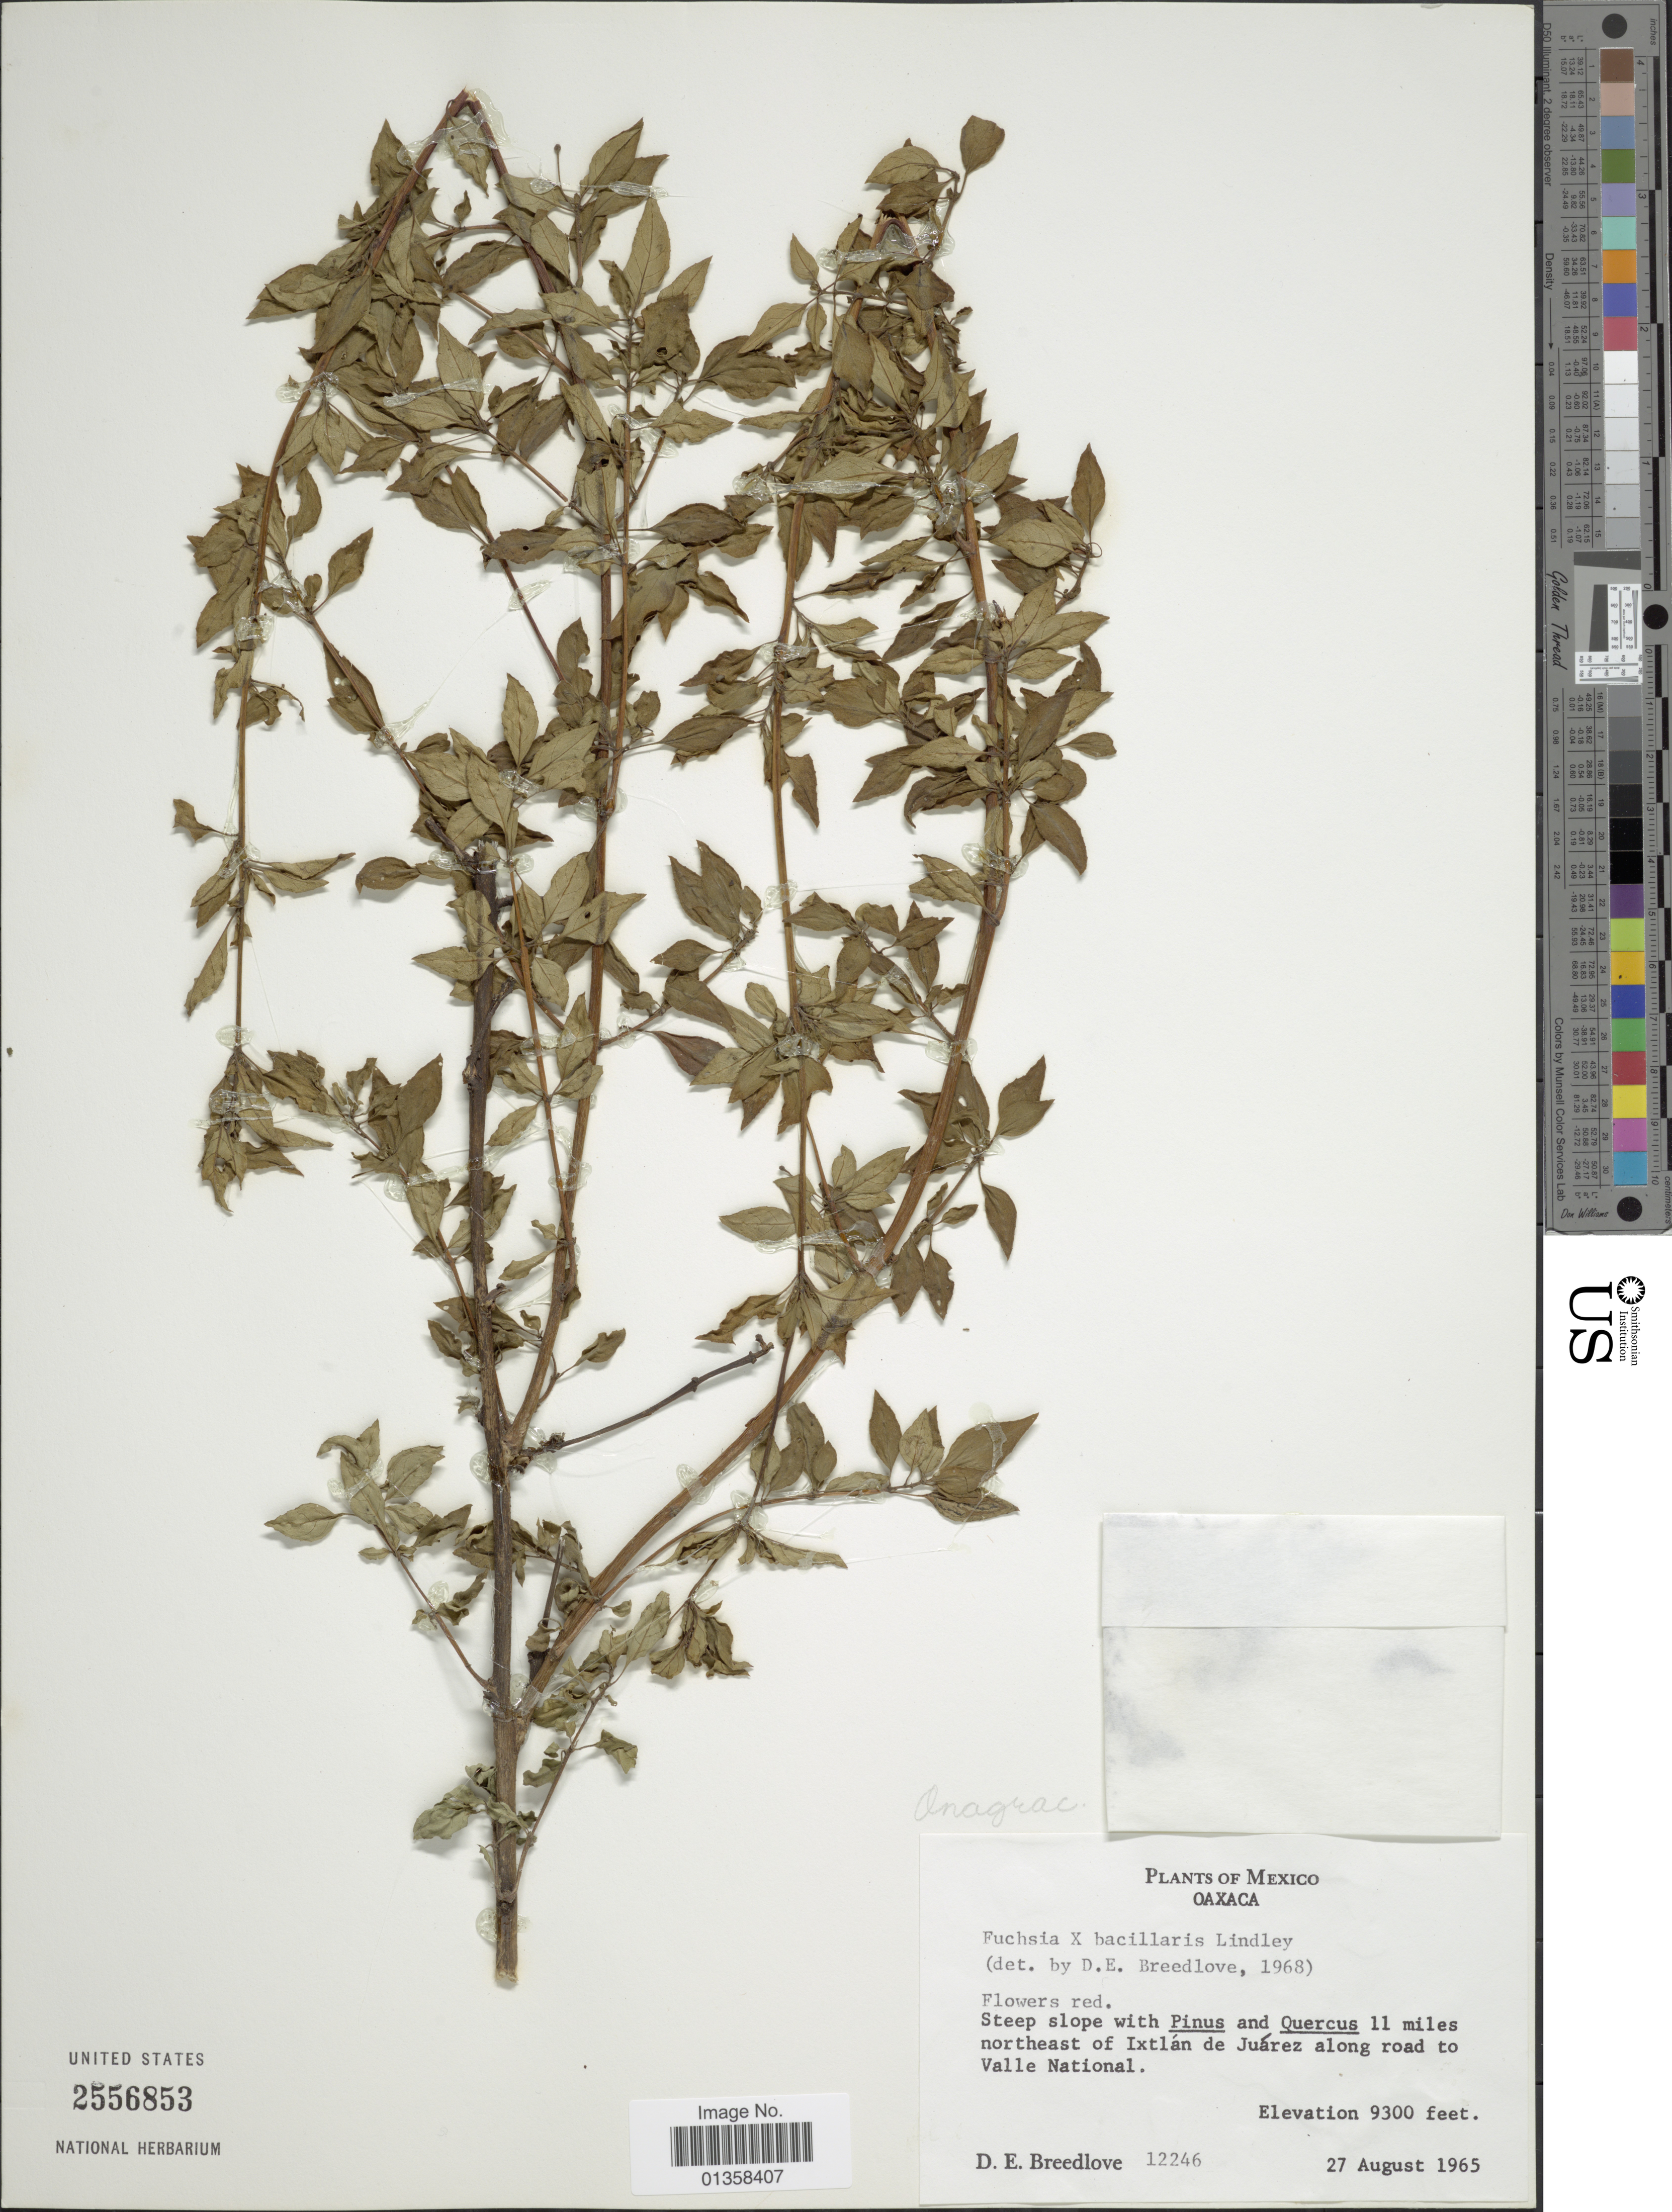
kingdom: Plantae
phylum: Tracheophyta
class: Magnoliopsida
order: Myrtales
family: Onagraceae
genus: Fuchsia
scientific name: Fuchsia x bacillaris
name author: Lindl.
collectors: D. E. Breedlove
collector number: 12246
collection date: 1965-08-27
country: Mexico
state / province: Oaxaca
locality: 11 miles northeast of Ixtlán de Juárex along road to Valle National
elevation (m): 2835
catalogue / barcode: US 2556853